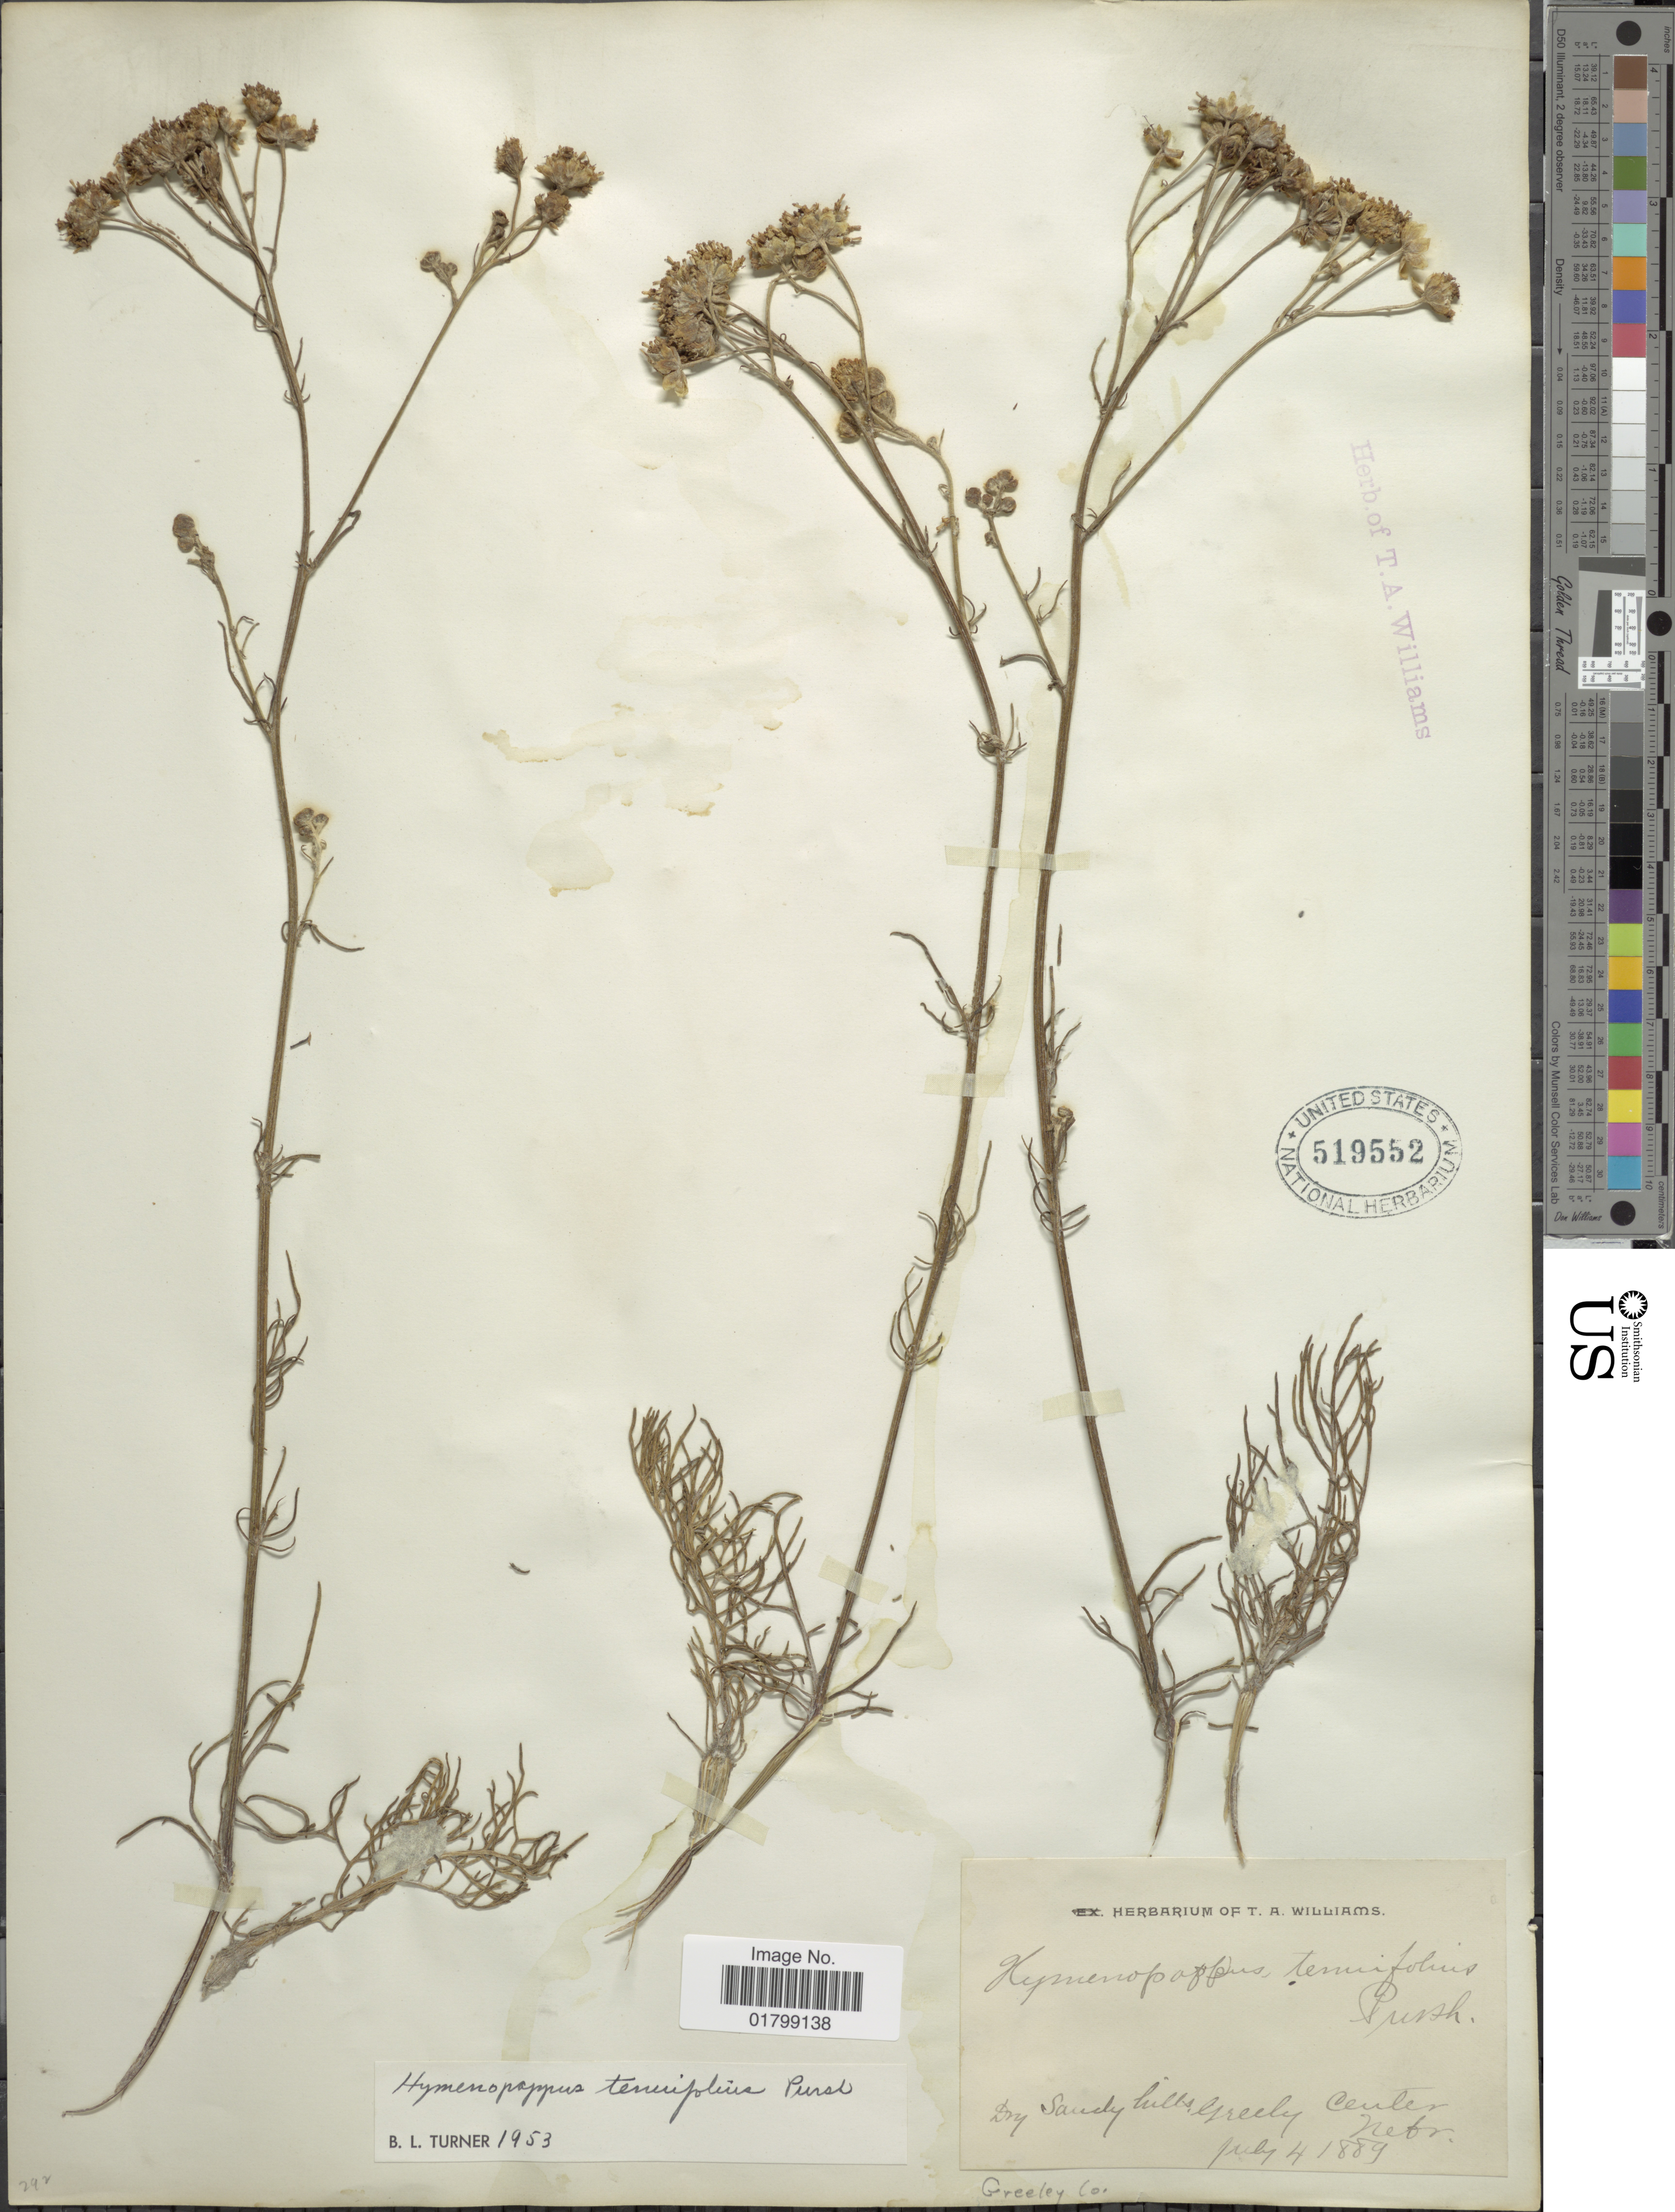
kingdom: Plantae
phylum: Tracheophyta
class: Magnoliopsida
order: Asterales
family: Asteraceae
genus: Hymenopappus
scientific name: Hymenopappus tenuifolius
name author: Pursh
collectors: ex herb. Thos. A. Williams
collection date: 1889-07-04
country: United States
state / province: Nebraska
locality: Greely Center, Greeley Co.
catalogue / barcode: US 519552